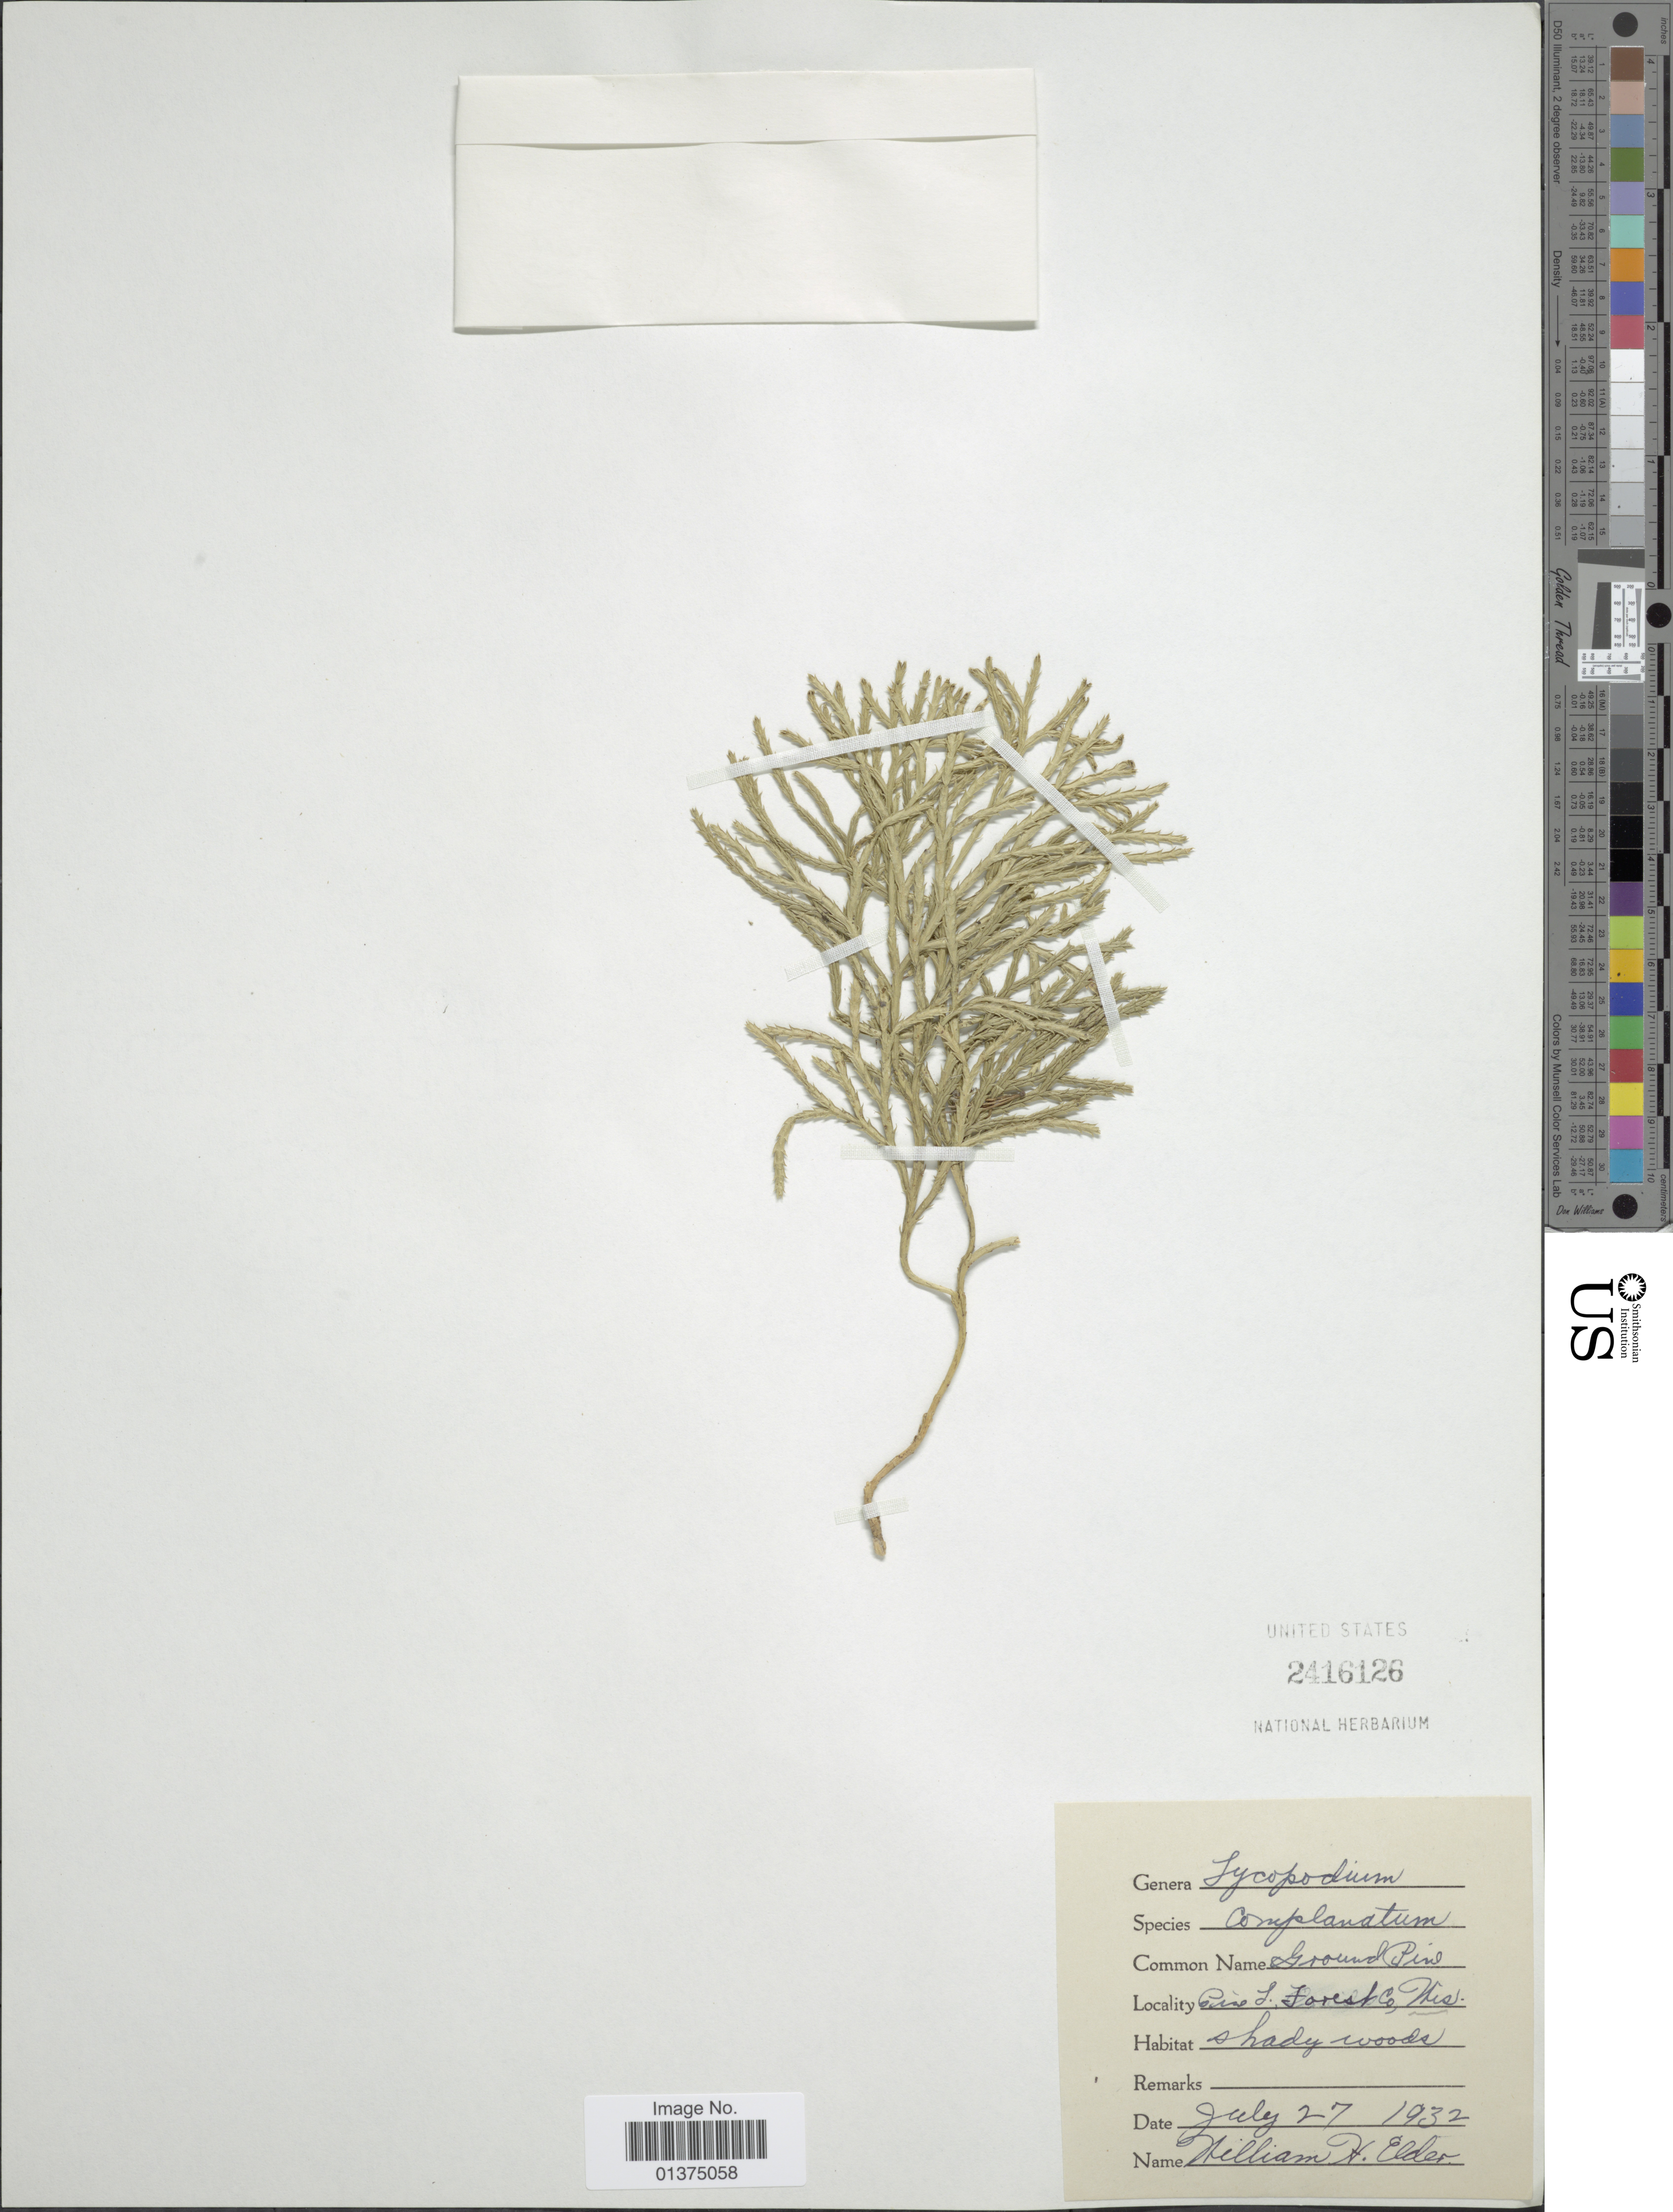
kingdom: Plantae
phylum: Tracheophyta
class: Lycopodiopsida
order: Lycopodiales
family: Lycopodiaceae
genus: Diphasiastrum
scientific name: Diphasiastrum complanatum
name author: (L.) Holub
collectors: W. Elder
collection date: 1936-07-27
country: United States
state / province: Wisconsin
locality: Pine S Forest Co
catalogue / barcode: US 2416126